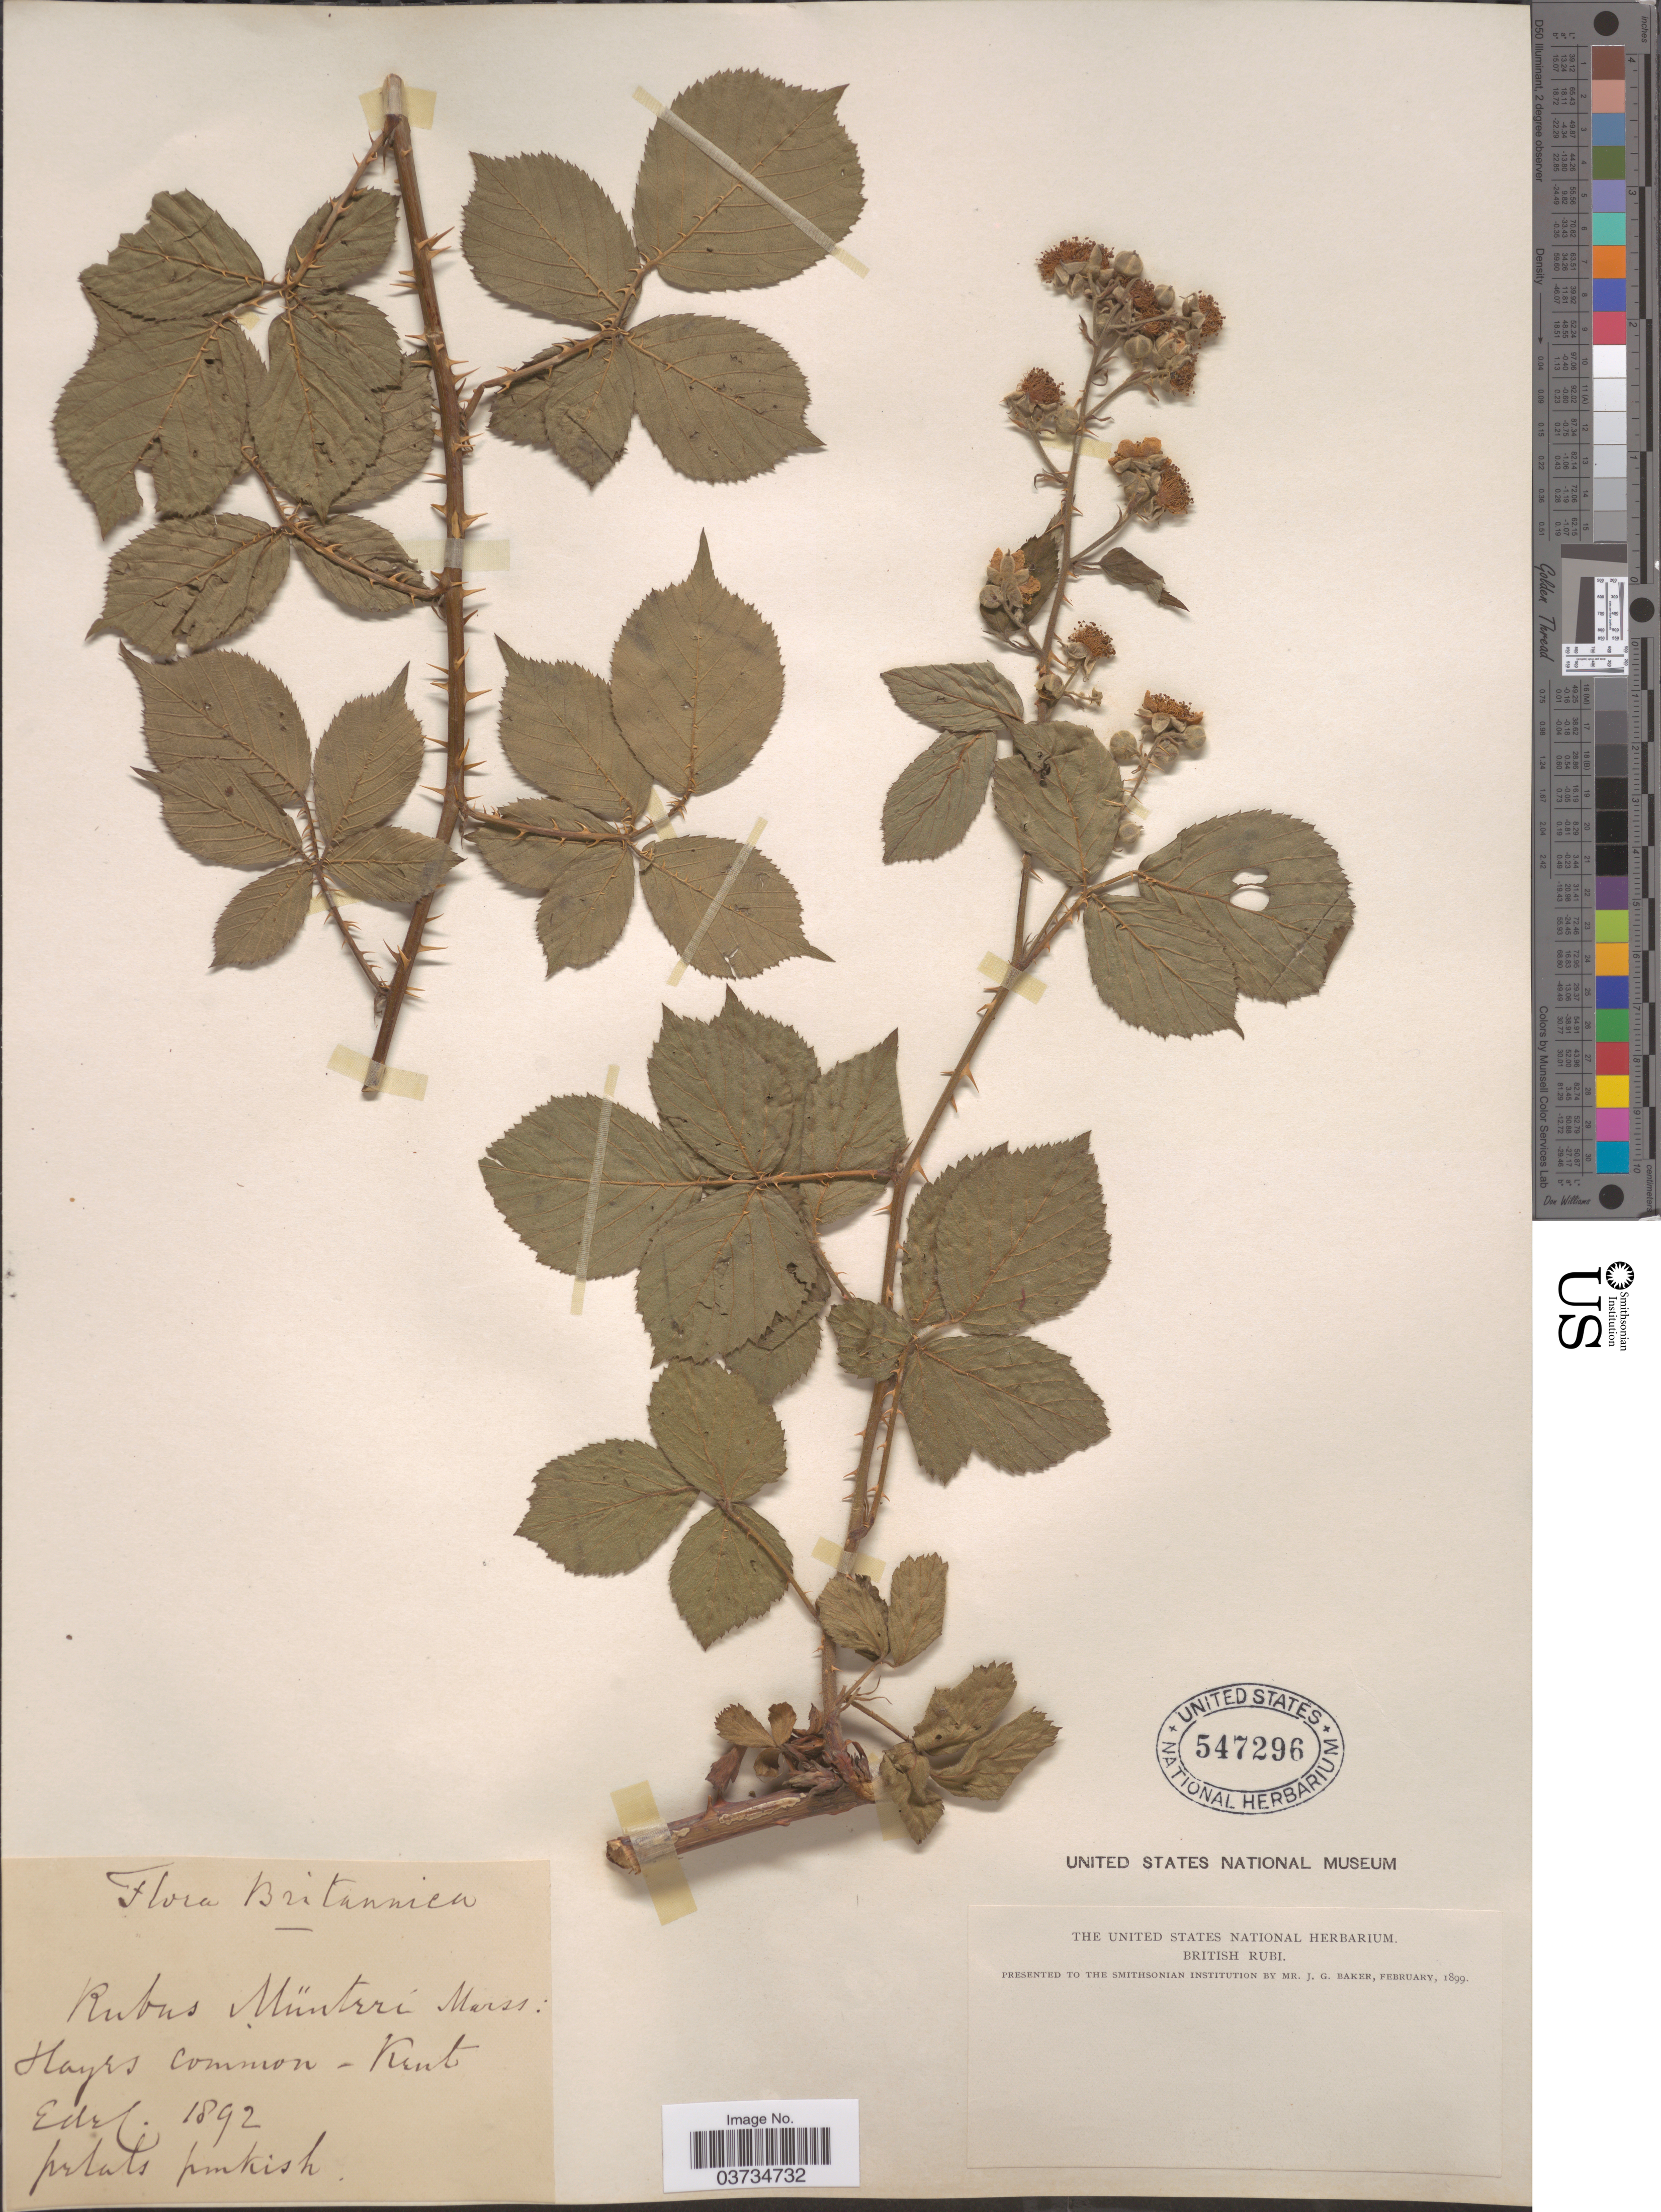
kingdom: Plantae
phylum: Tracheophyta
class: Magnoliopsida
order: Rosales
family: Rosaceae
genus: Rubus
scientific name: Rubus muenteri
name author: T. Marsson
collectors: E. De C.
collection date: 1892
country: United Kingdom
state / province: England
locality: Hayes. Kent.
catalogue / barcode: US 547296